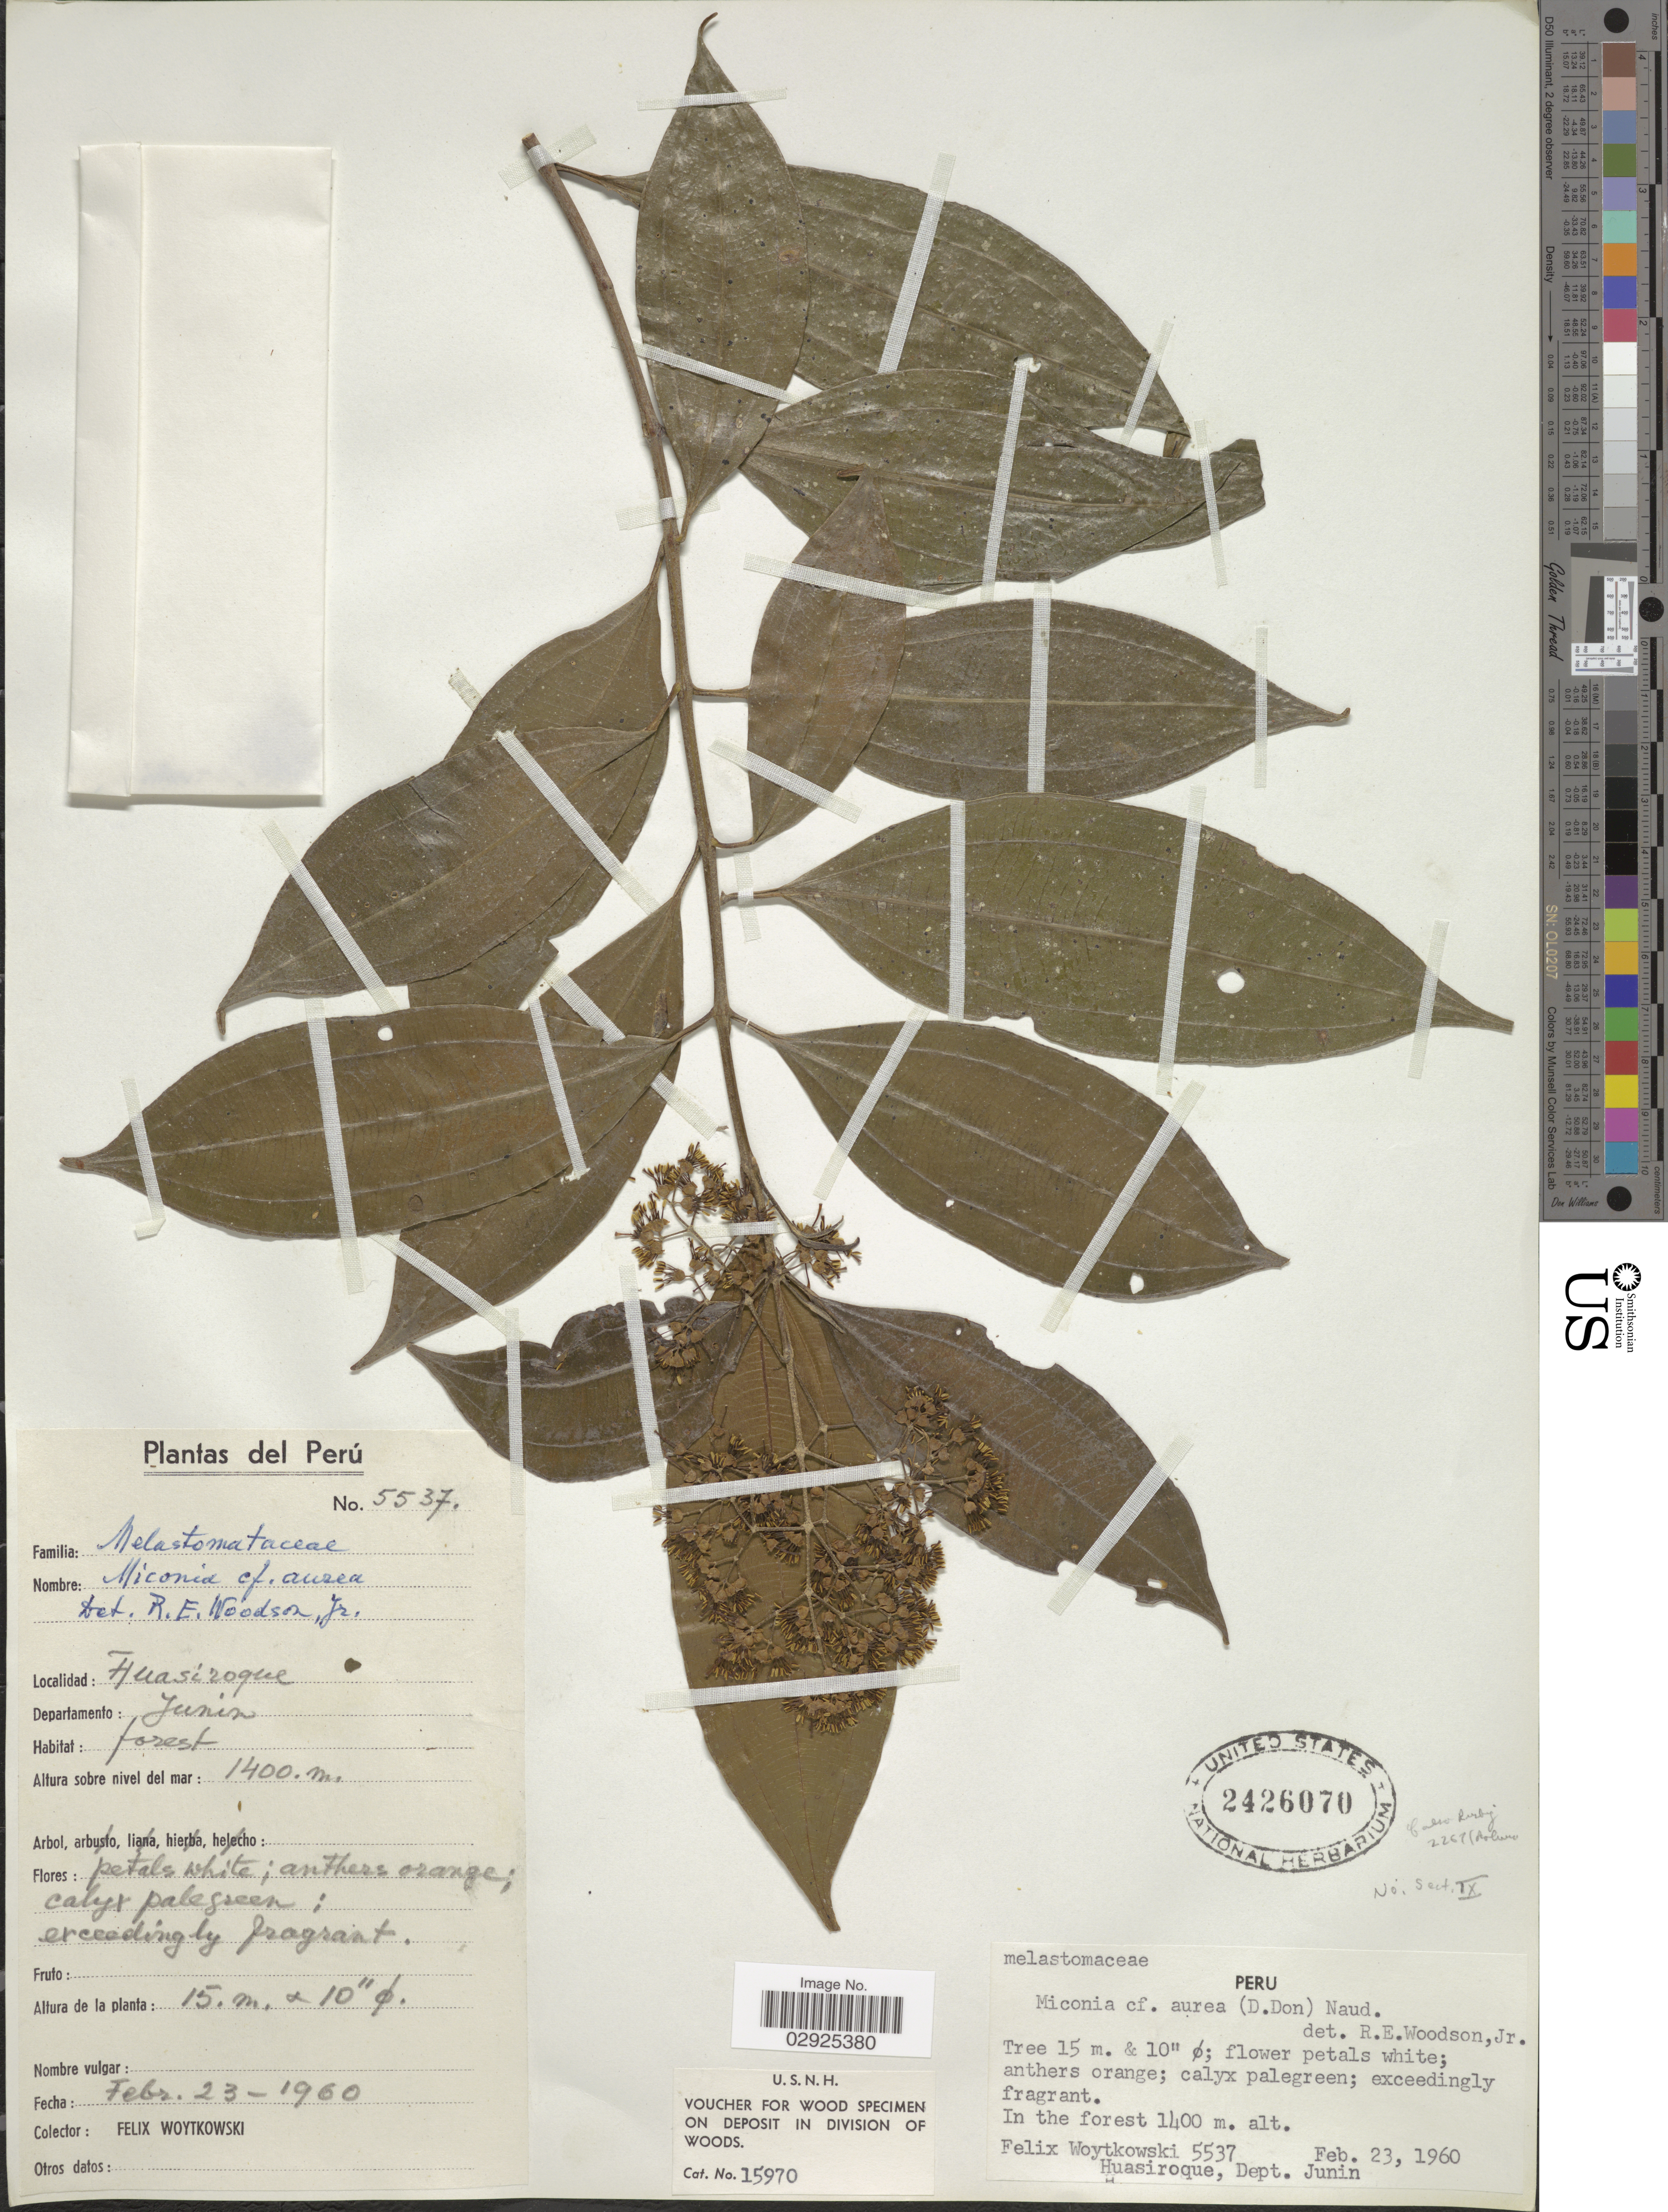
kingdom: Plantae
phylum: Tracheophyta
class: Magnoliopsida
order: Myrtales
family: Melastomataceae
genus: Miconia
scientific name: Miconia sp.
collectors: F. Woytkowski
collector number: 5537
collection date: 1960-02-23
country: Peru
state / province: Junín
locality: Huasiroque, Departamento Junin.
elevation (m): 1400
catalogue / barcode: US 2426070